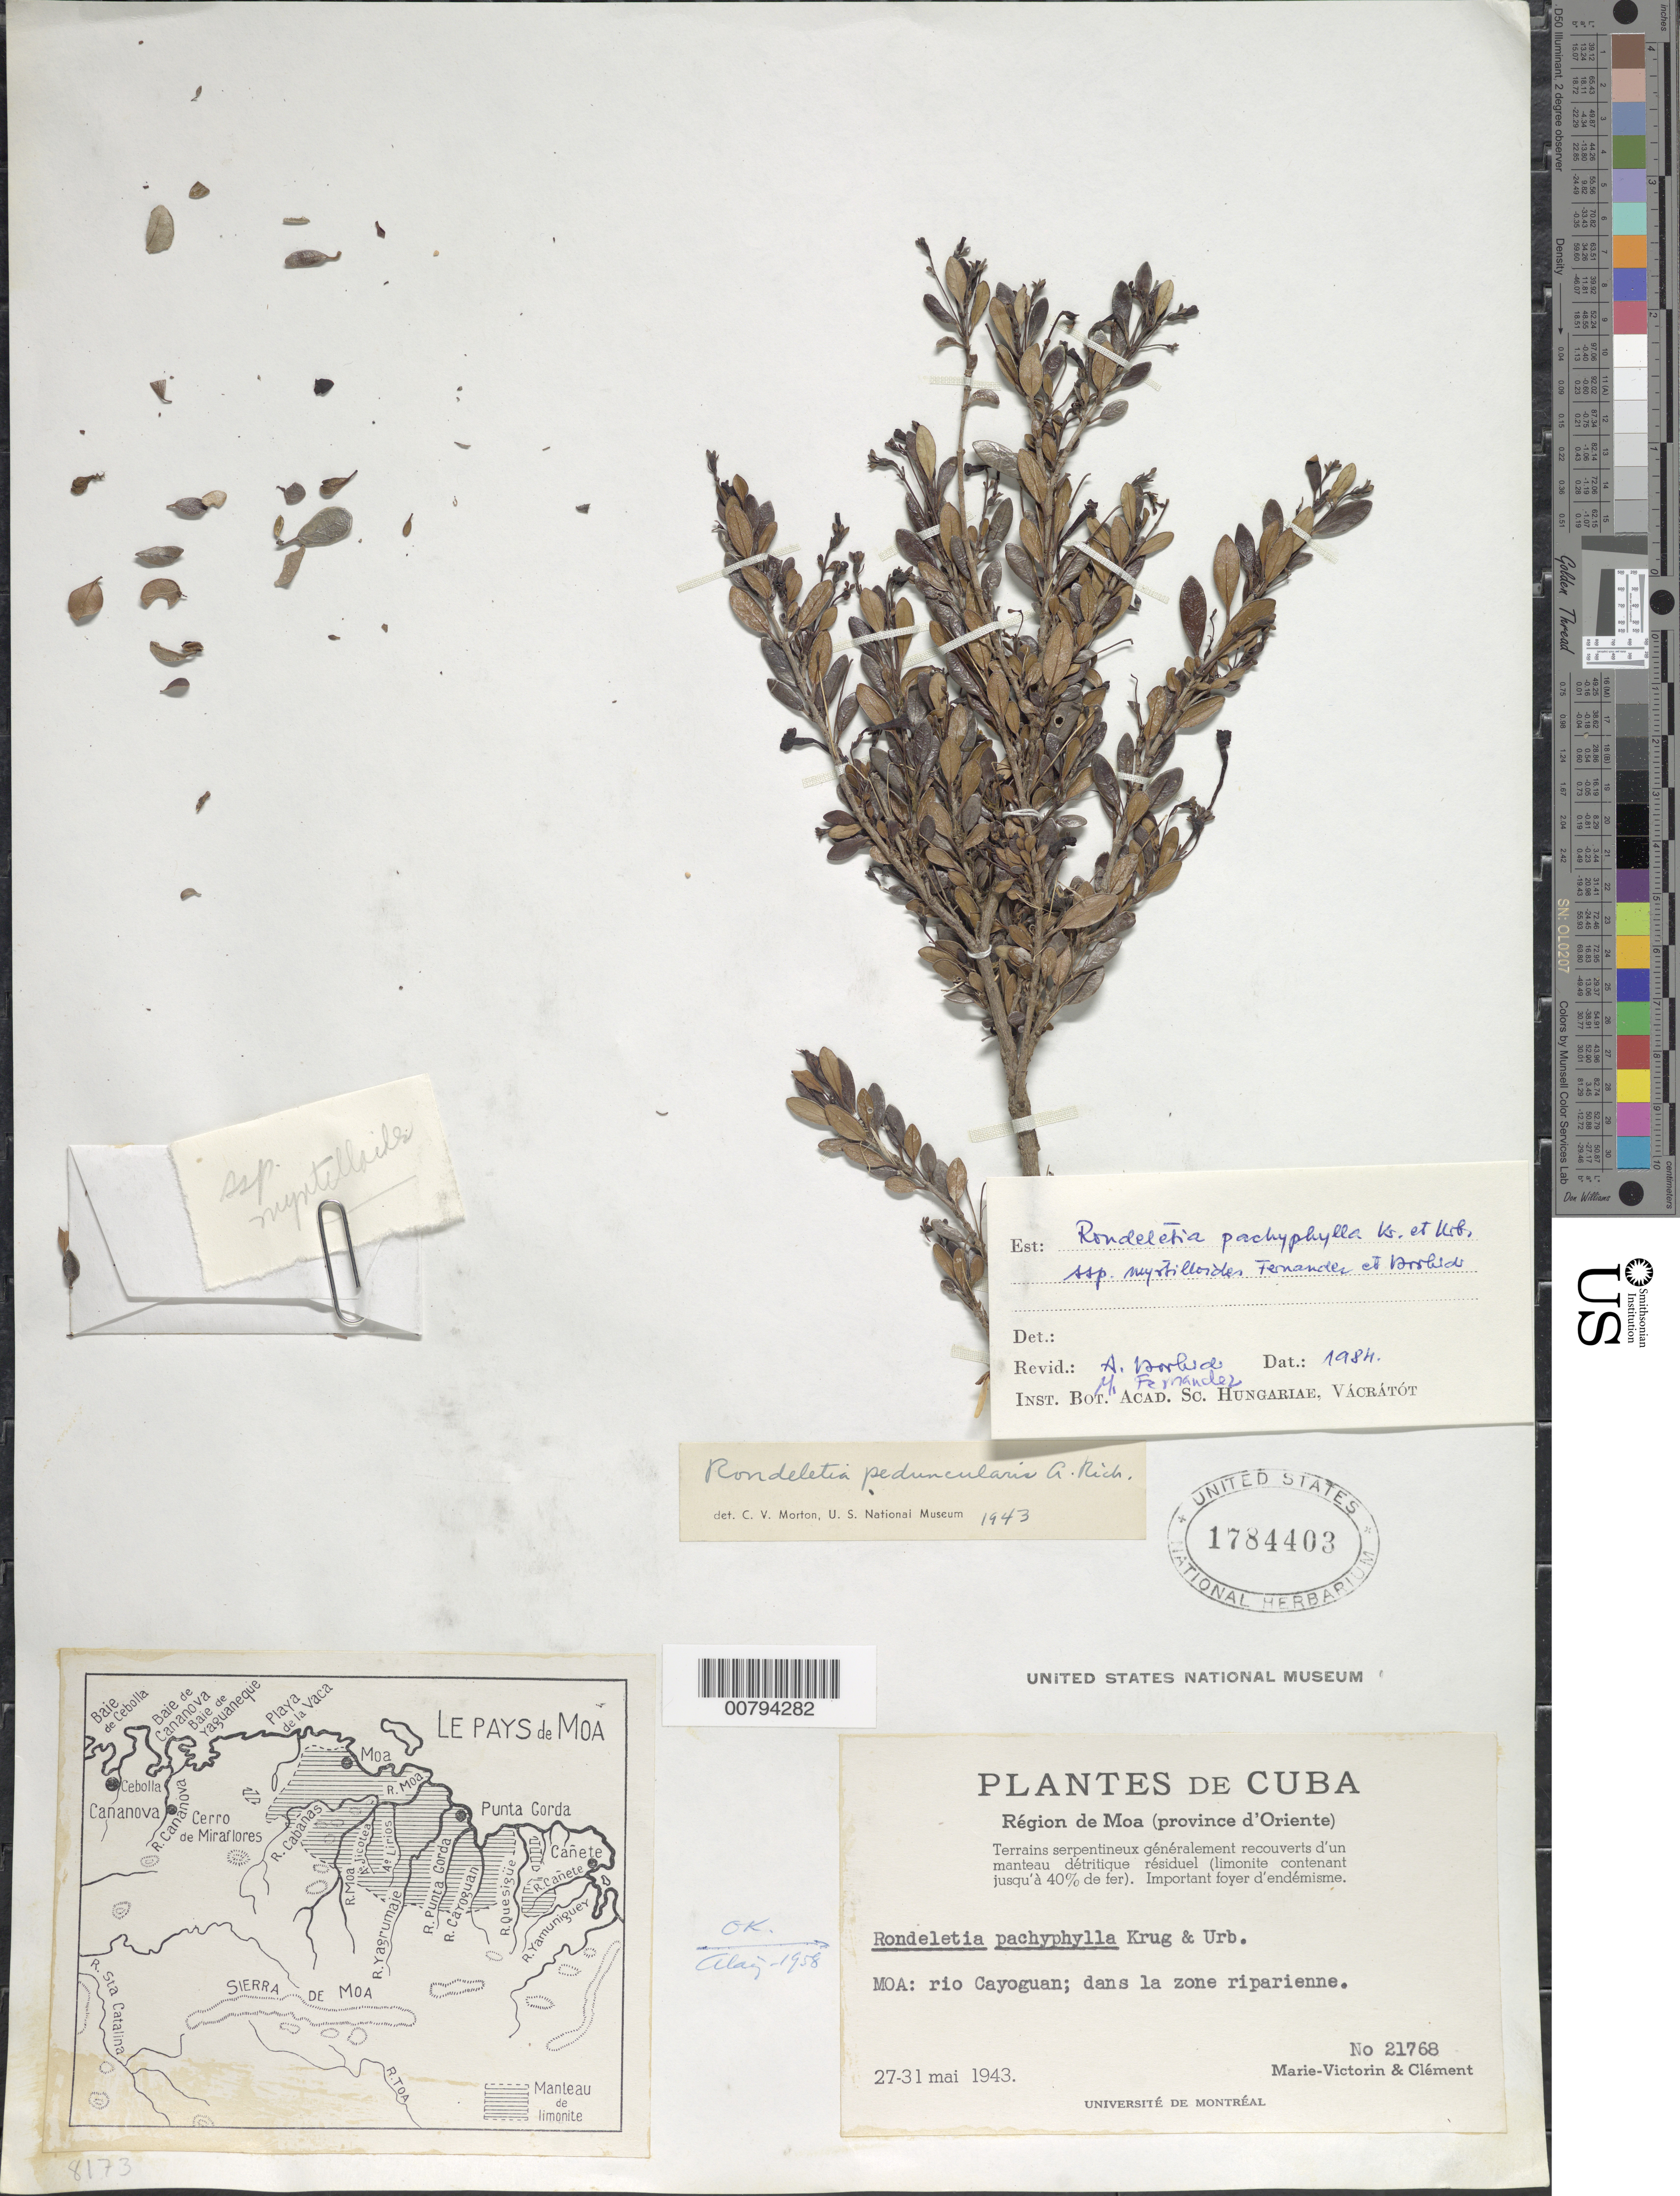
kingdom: Plantae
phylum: Tracheophyta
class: Magnoliopsida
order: Gentianales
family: Rubiaceae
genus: Rondeletia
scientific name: Rondeletia pachyphylla subsp. myrtilloides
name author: Fernández & Borhidi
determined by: Borhidi, A. L.; Fernandez, M.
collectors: Fr. Marie-Victorin & Bro. Clemente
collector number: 21768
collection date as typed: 27 May 1943 to 31 May 1943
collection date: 1943-05-27/1943-05-31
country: Cuba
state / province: Oriente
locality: Région de Moa. Rio Cayoguan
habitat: Dans la zone riparienne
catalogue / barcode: US 1784403